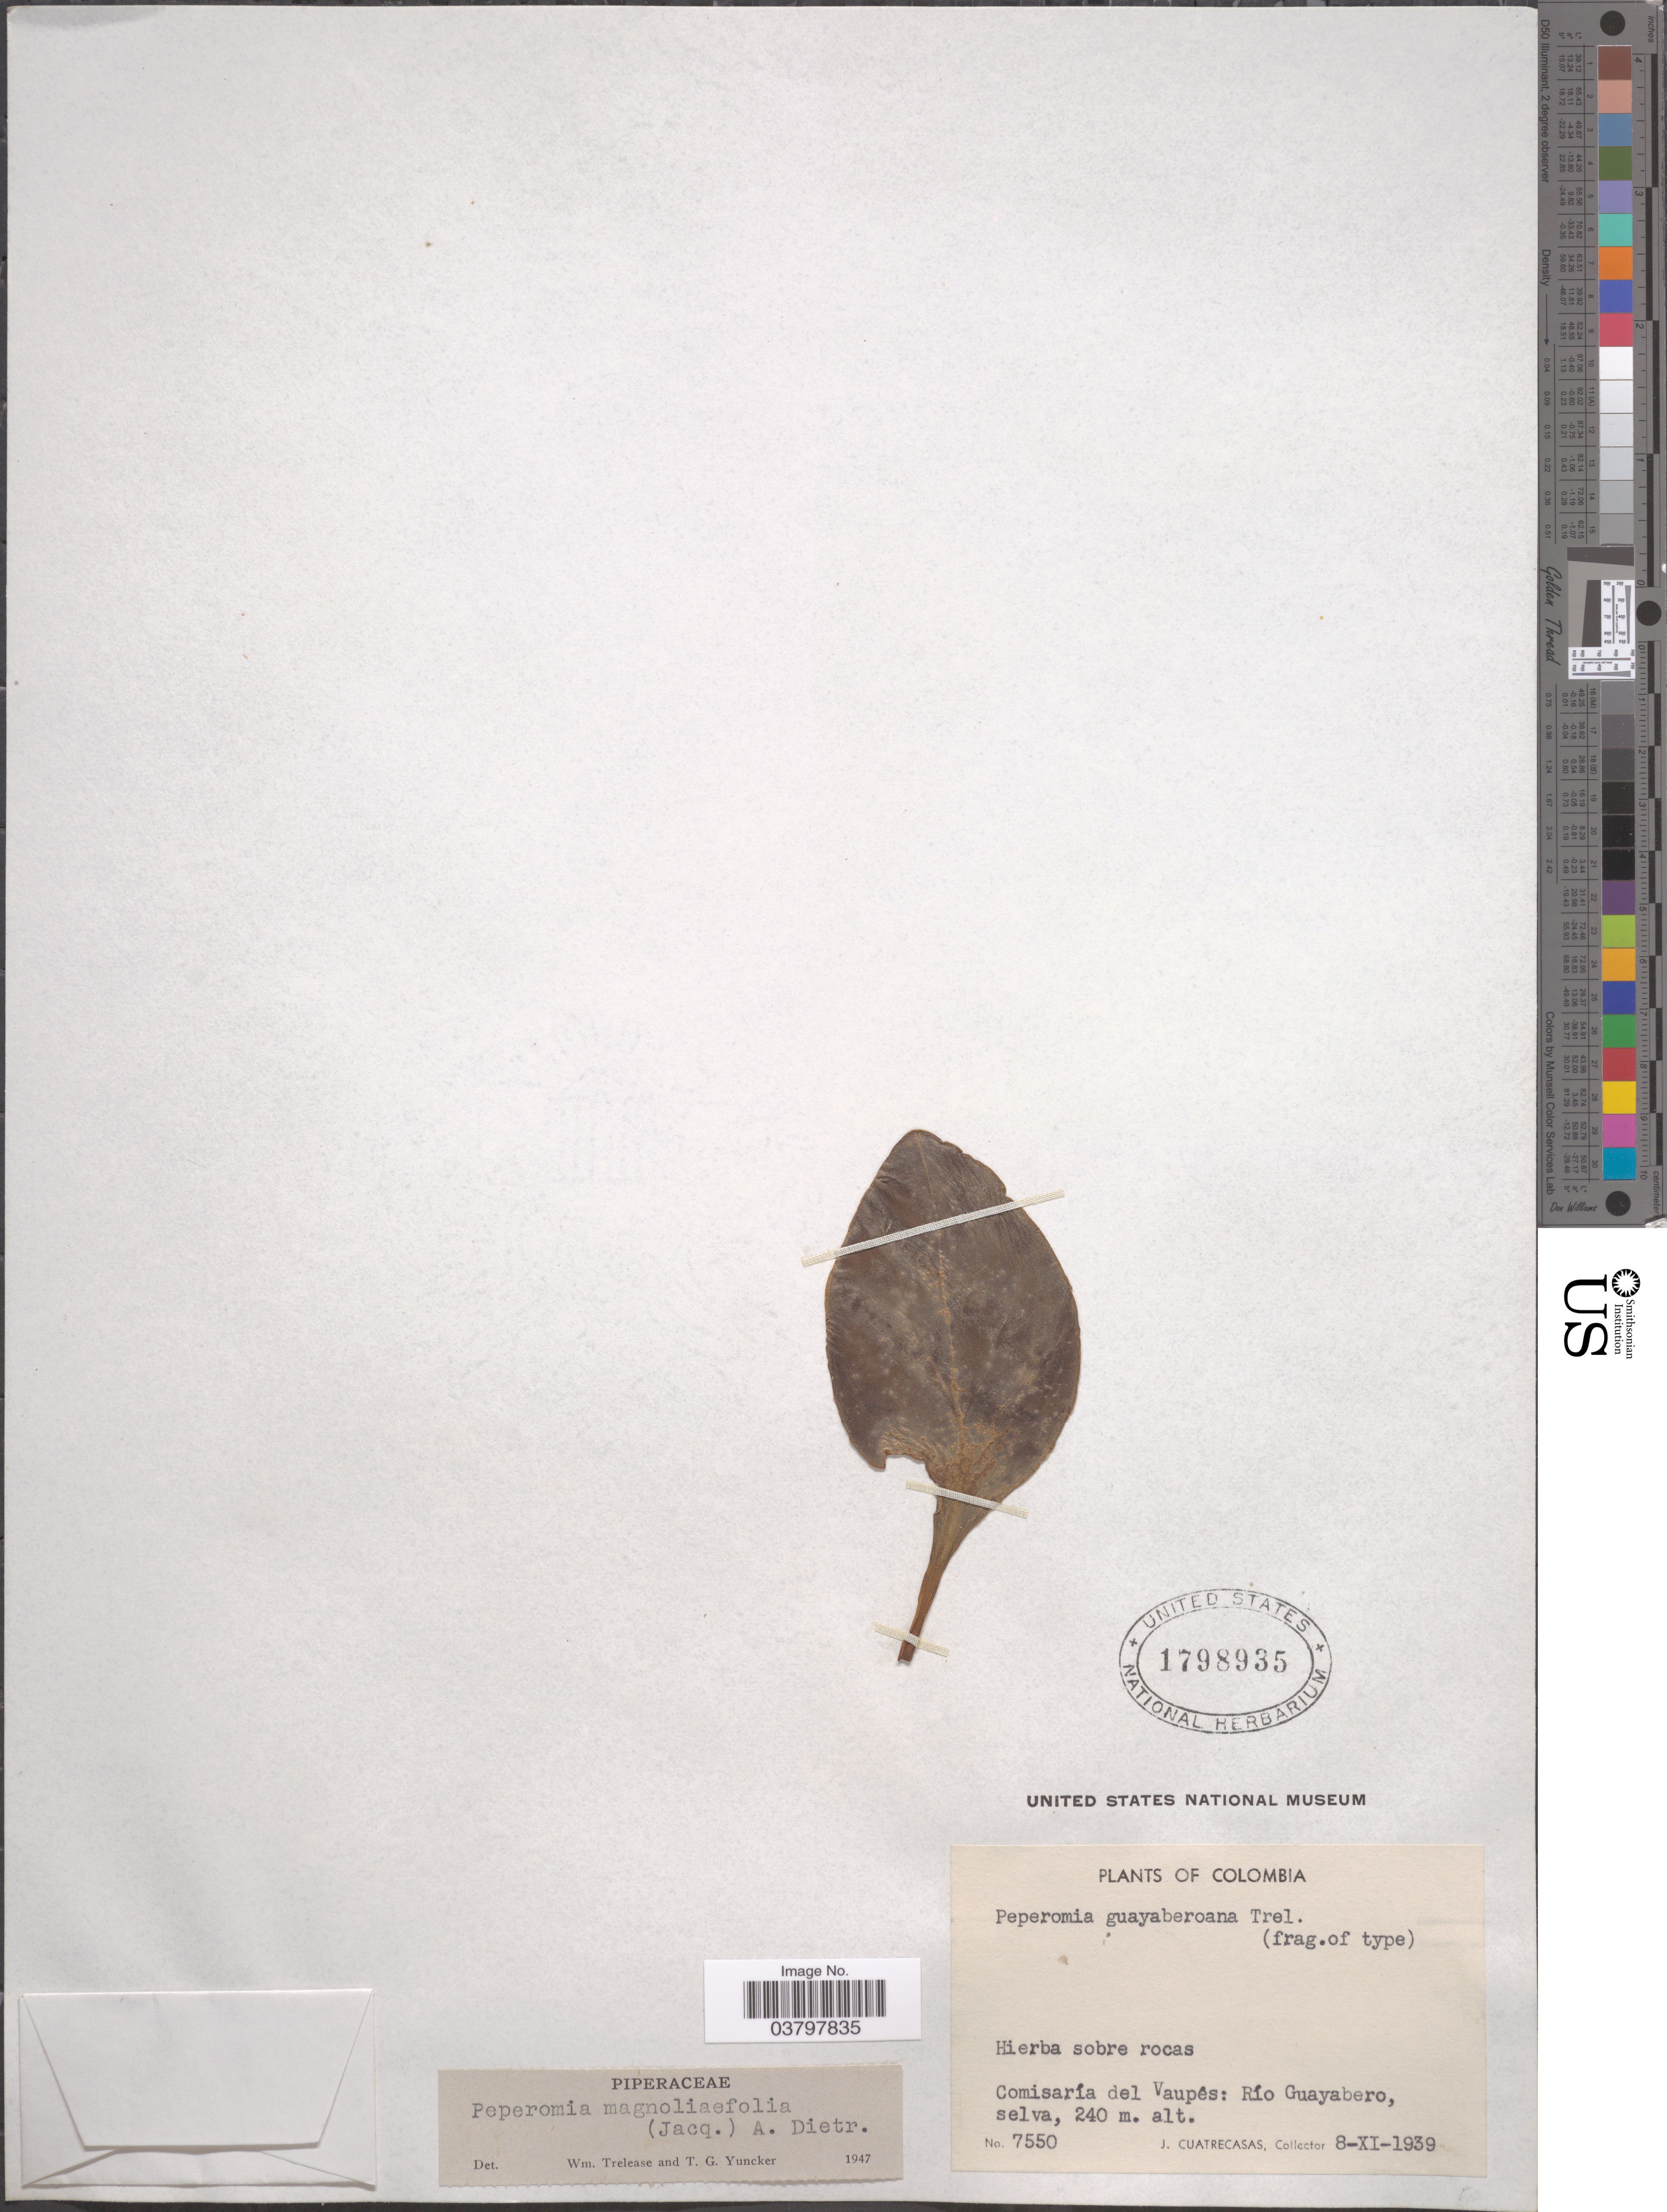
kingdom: Plantae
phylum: Tracheophyta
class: Magnoliopsida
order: Piperales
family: Piperaceae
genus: Peperomia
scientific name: Peperomia magnoliifolia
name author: (Jacq.) A. Dietr.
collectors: J. Cuatrecasas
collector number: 7550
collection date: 1939-11-08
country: Colombia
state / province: Vaupés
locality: Comisaría del Vaupés: Río Guayabero.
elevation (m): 240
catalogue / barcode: US 1798935